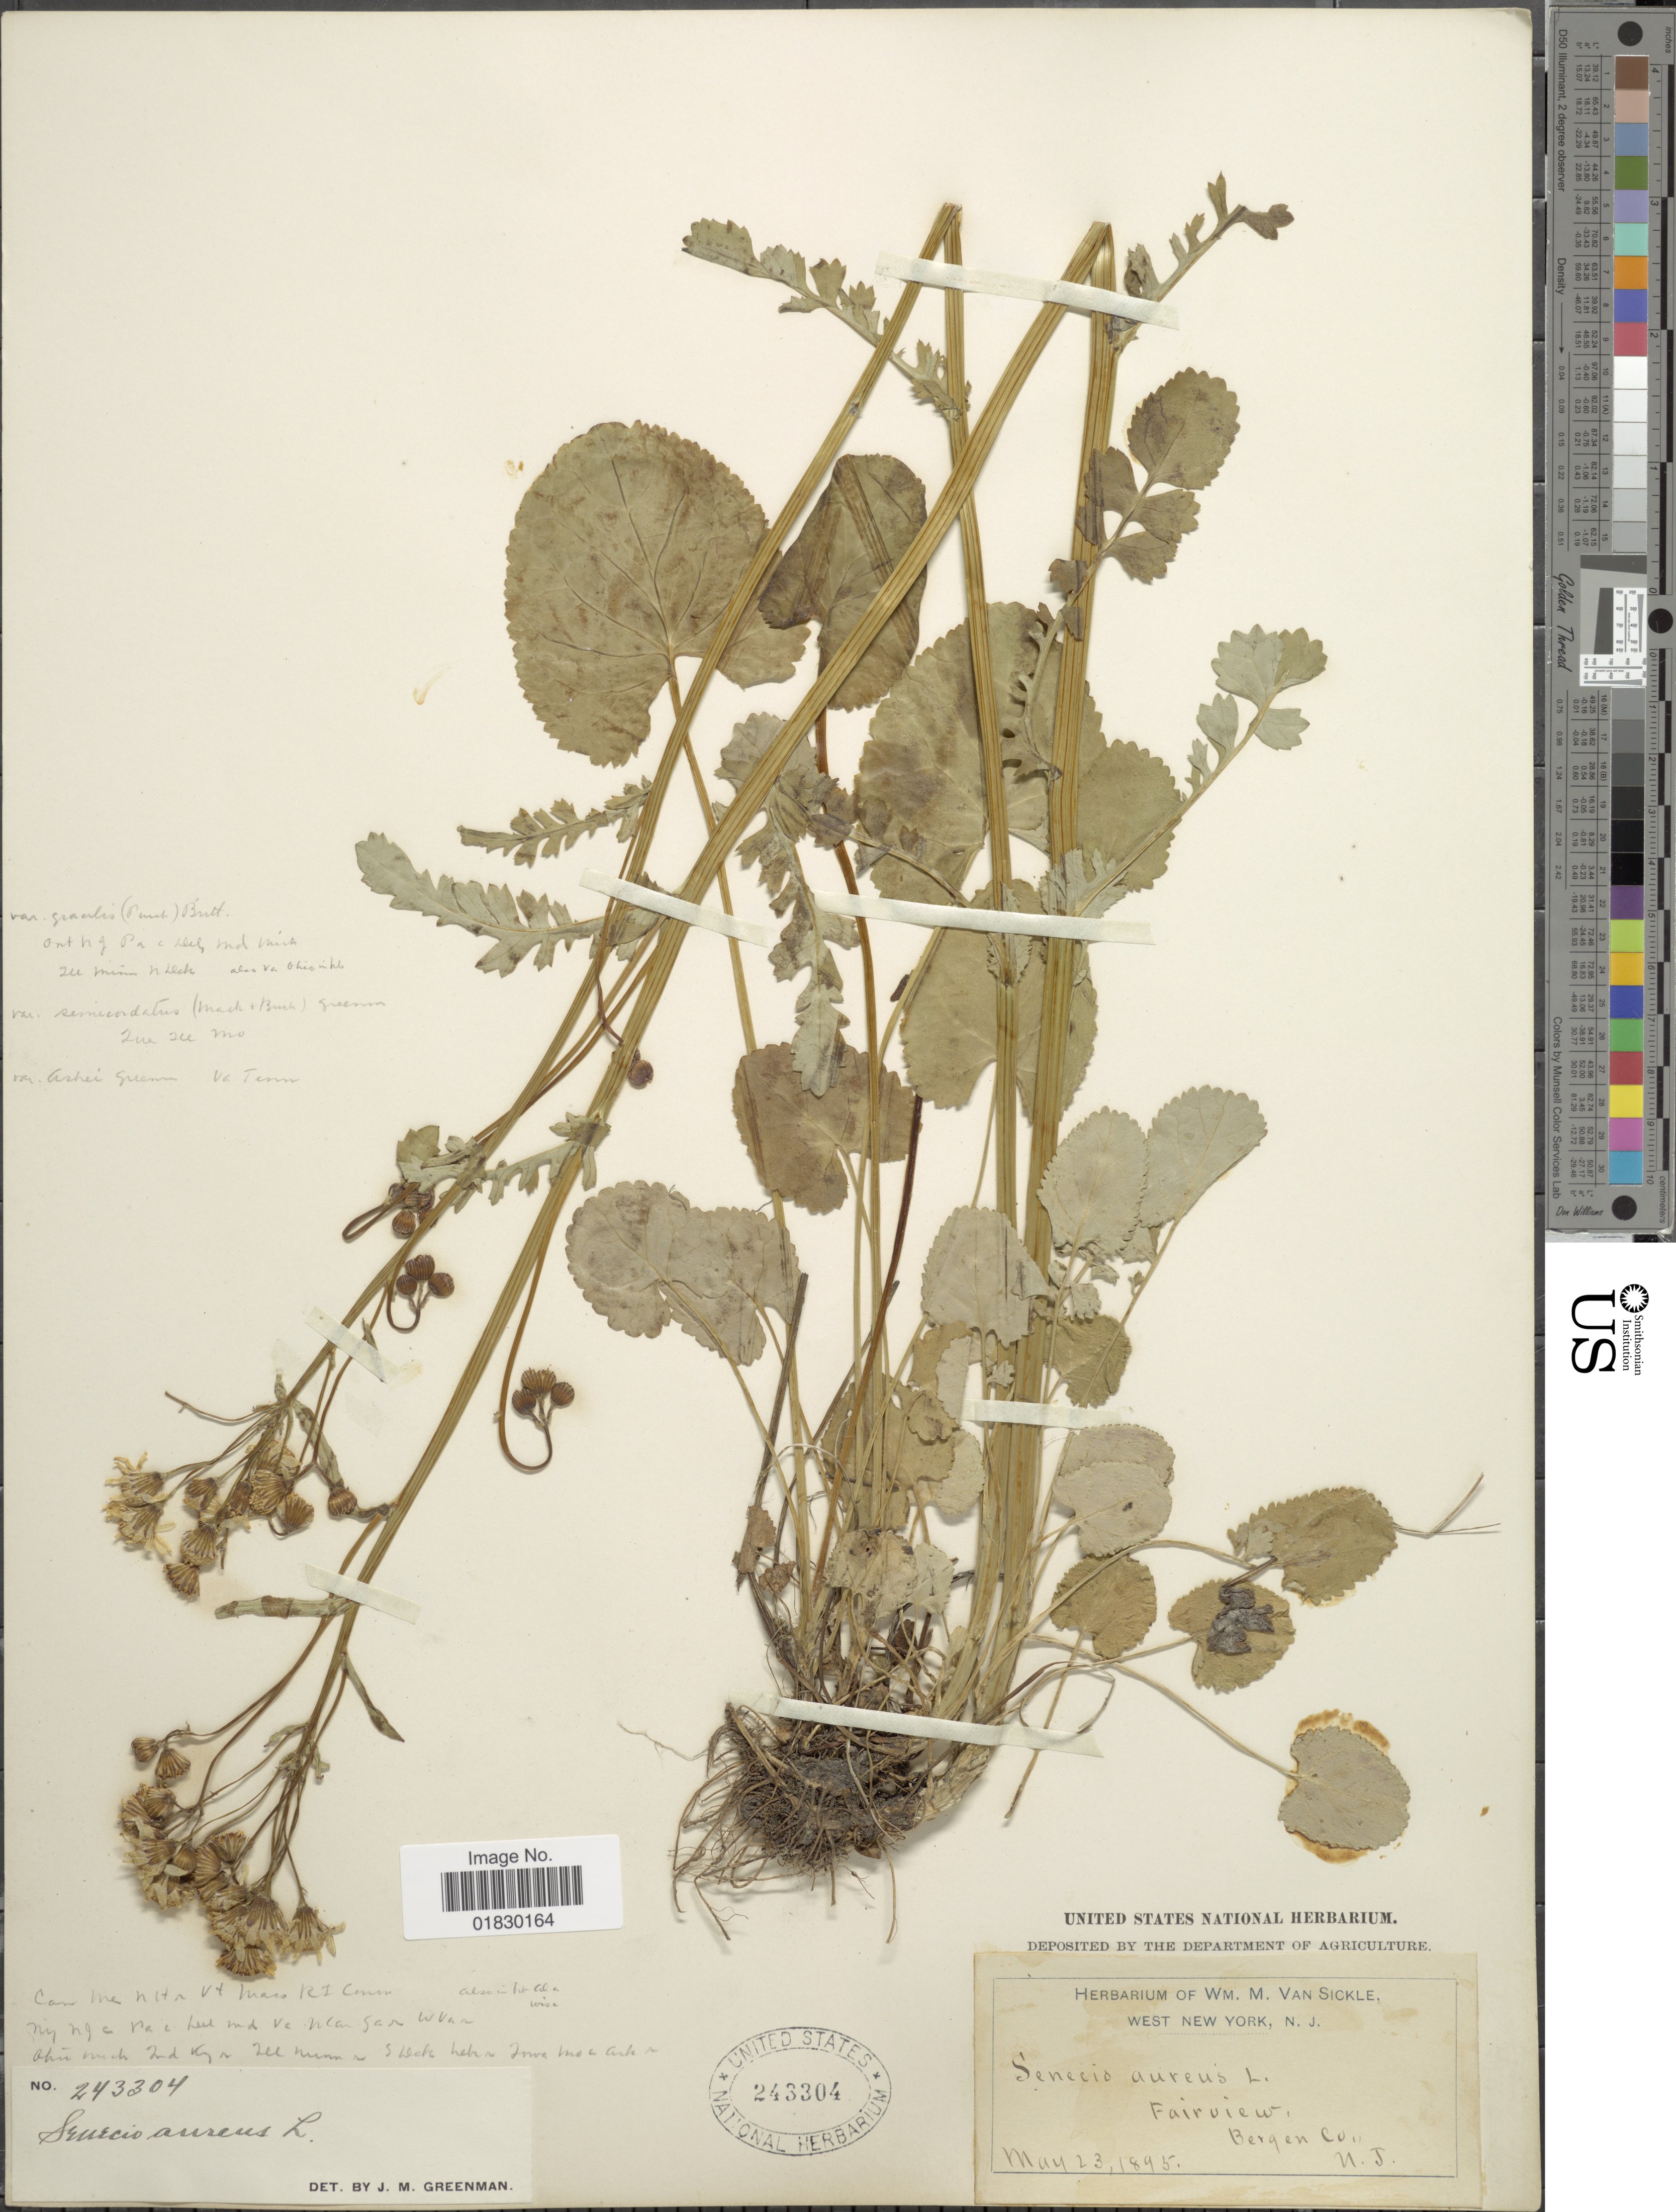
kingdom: Plantae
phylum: Tracheophyta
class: Magnoliopsida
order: Asterales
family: Asteraceae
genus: Packera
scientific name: Packera aurea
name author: (L.) Á. Löve & D. Löve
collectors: ex herb. Wm. M. Van Sickle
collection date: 1895-05-23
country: United States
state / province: New Jersey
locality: Fairview, Bergen Co., N. J.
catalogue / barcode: US 243304